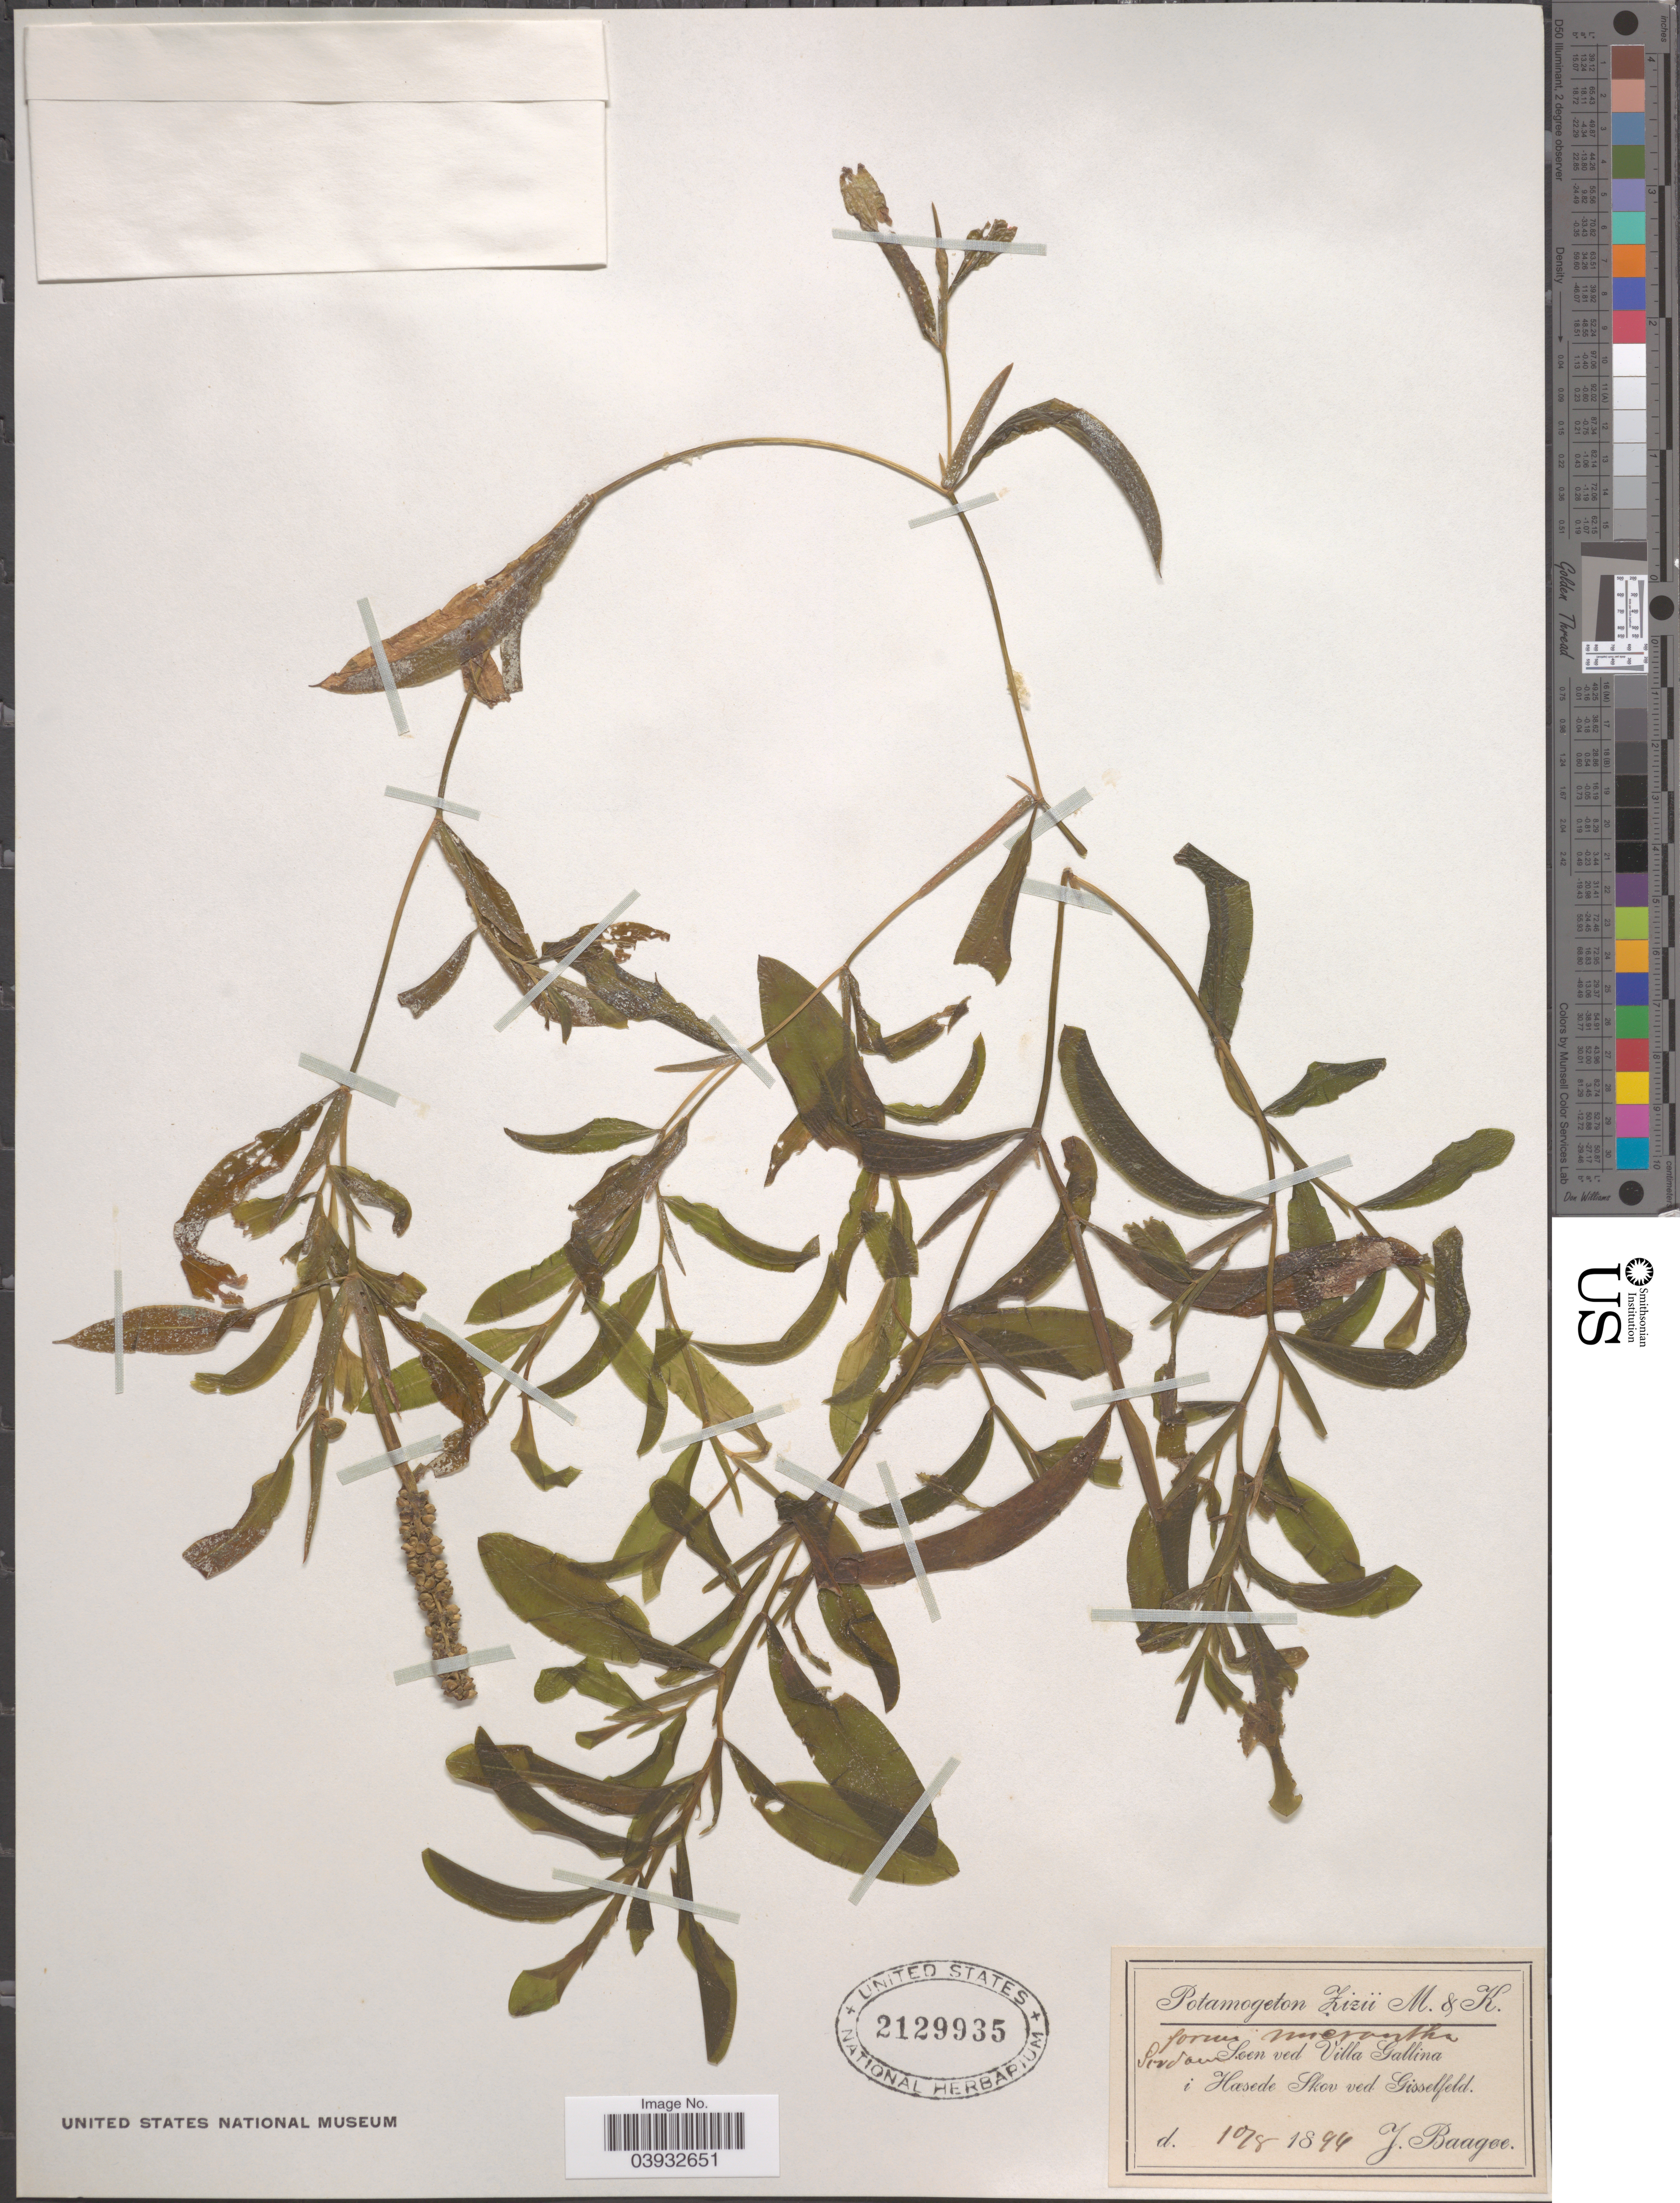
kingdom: Plantae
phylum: Tracheophyta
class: Liliopsida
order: Alismatales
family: Potamogetonaceae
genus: Potamogeton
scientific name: Potamogeton zizii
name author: Mert. & W.D.J. Koch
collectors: J. Baagoe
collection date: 1894-08-10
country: Denmark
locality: Søen ved Villa Gallina i Hasede Skov ved Gisselfeld.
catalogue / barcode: US 2129935